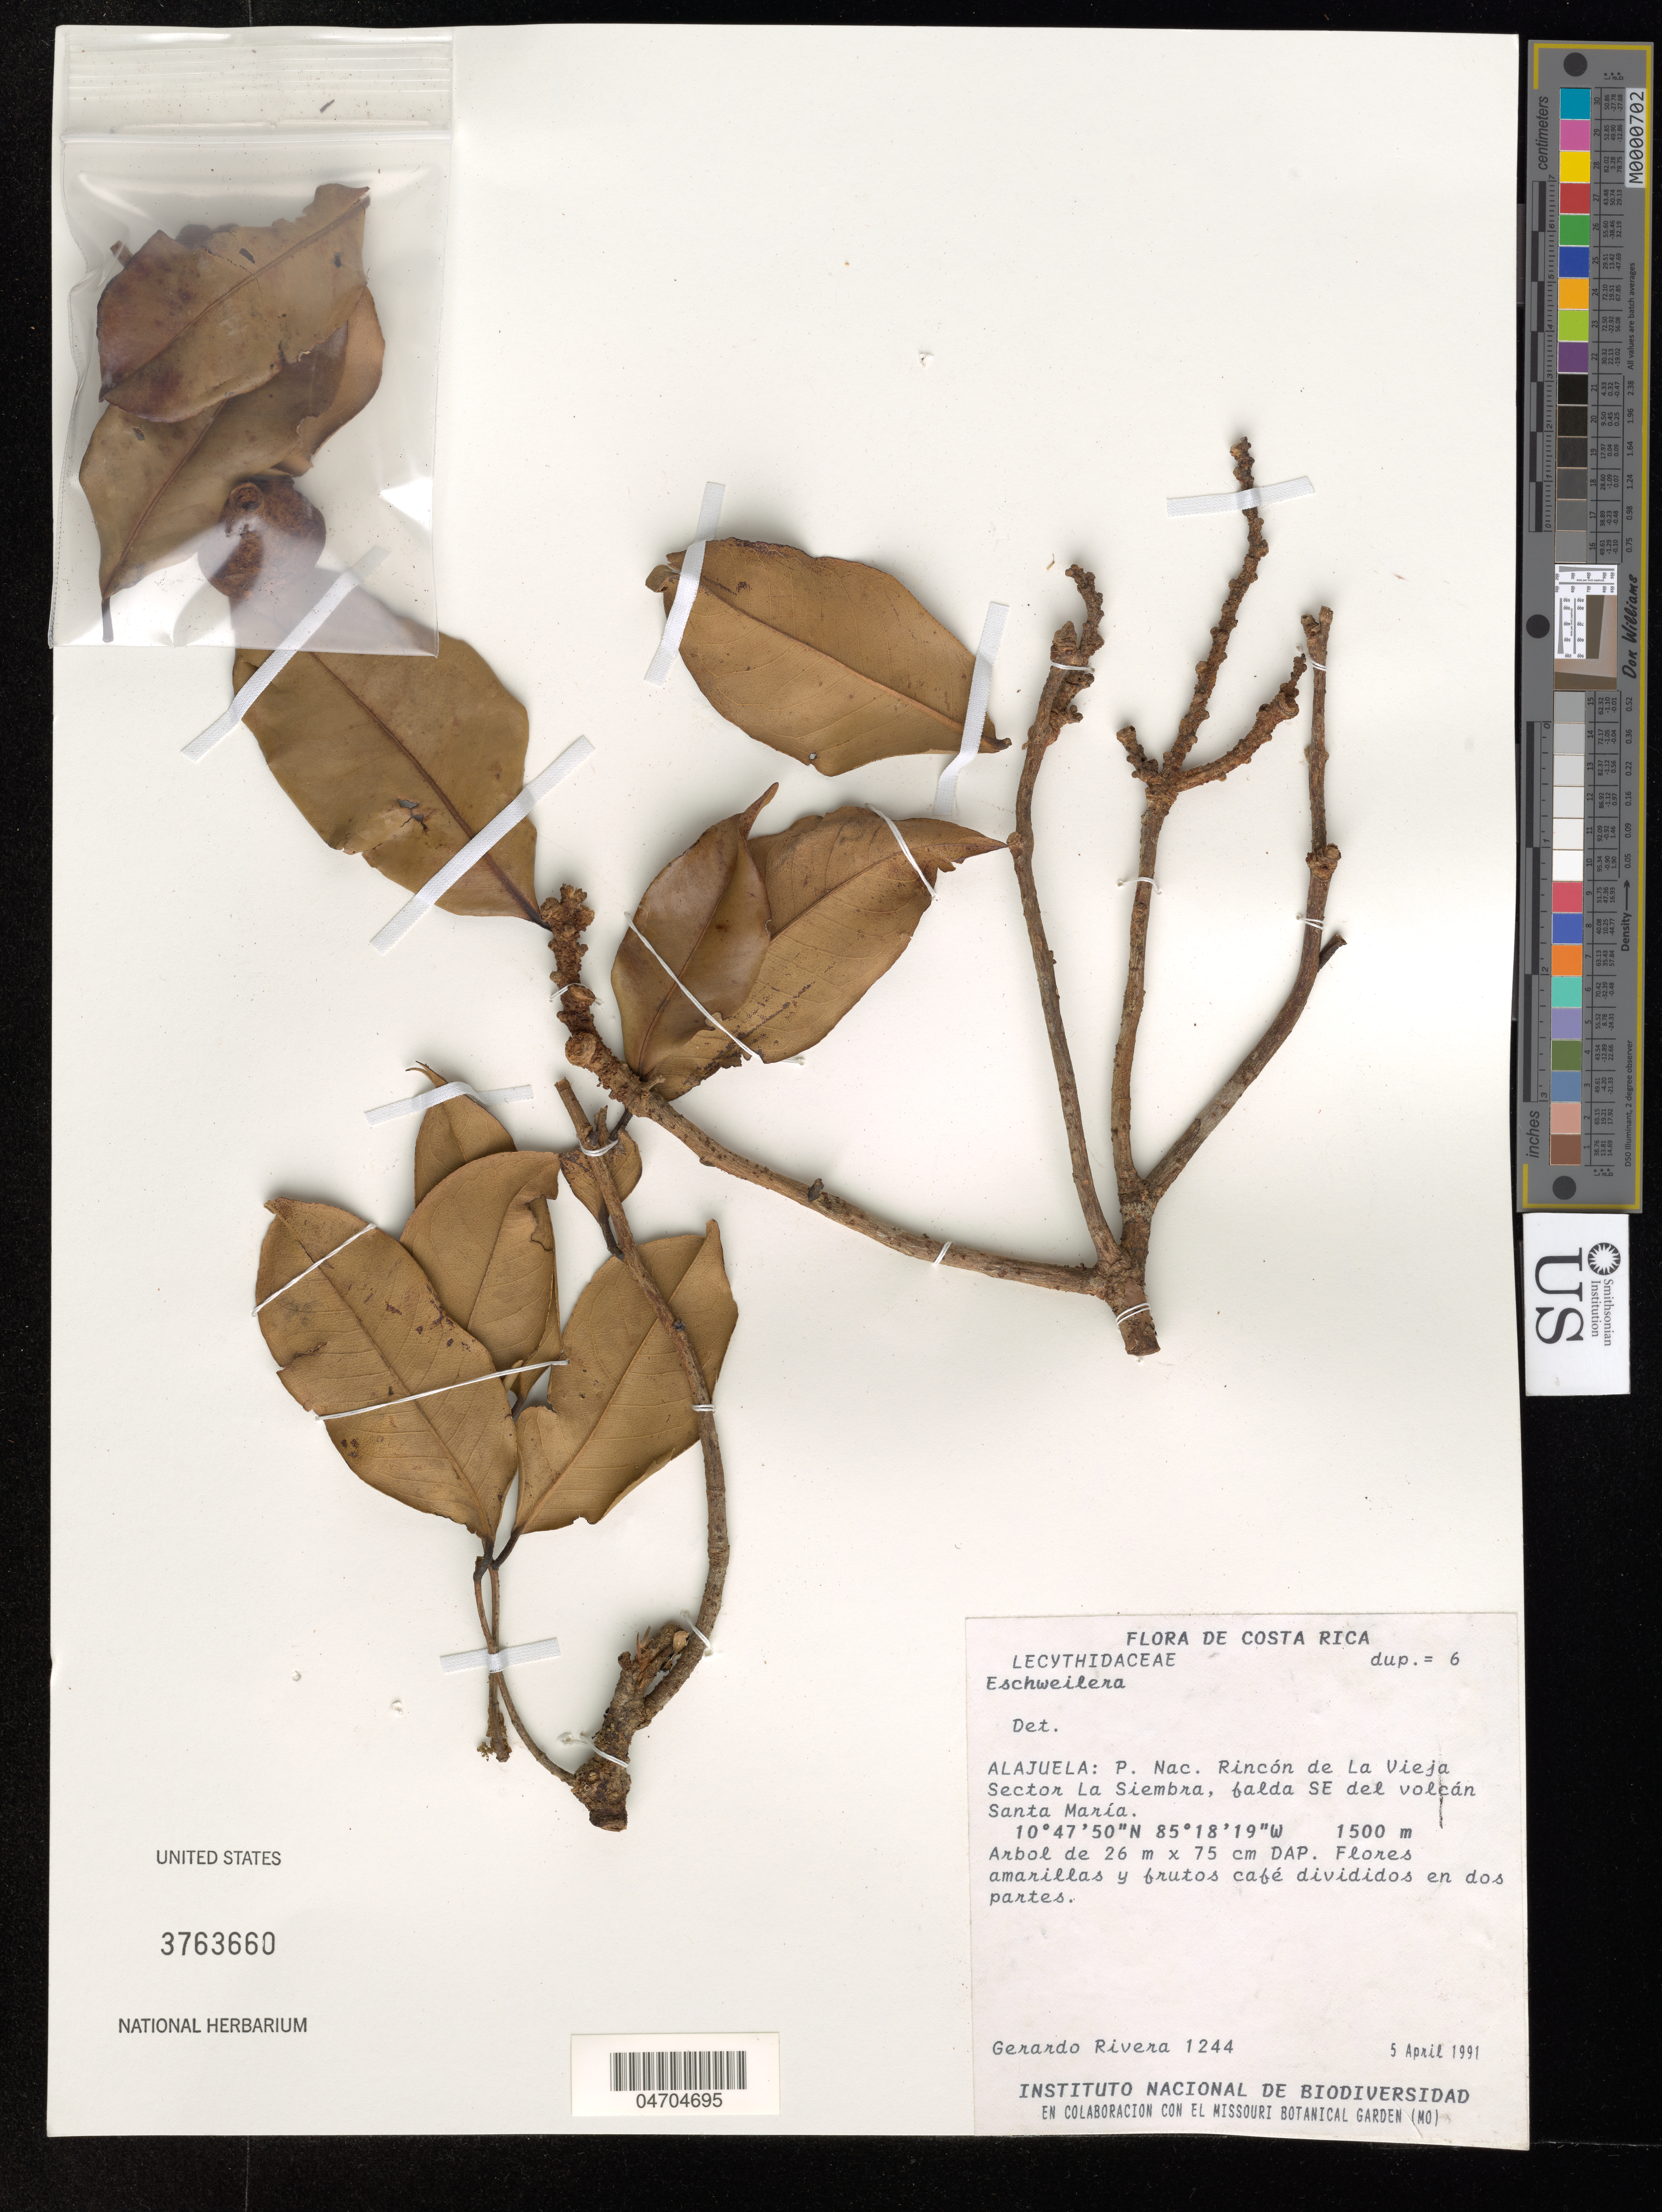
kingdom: Plantae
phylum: Tracheophyta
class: Magnoliopsida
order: Ericales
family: Lecythidaceae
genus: Eschweilera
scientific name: Eschweilera sp.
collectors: G. Rivera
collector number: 1244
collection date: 1991-04-05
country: Costa Rica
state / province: Alajuela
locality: P. Nac. Rincón de La Vieja. Sector La Siembra, falda SE del volcán Santa María.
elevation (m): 1500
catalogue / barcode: US 3763660